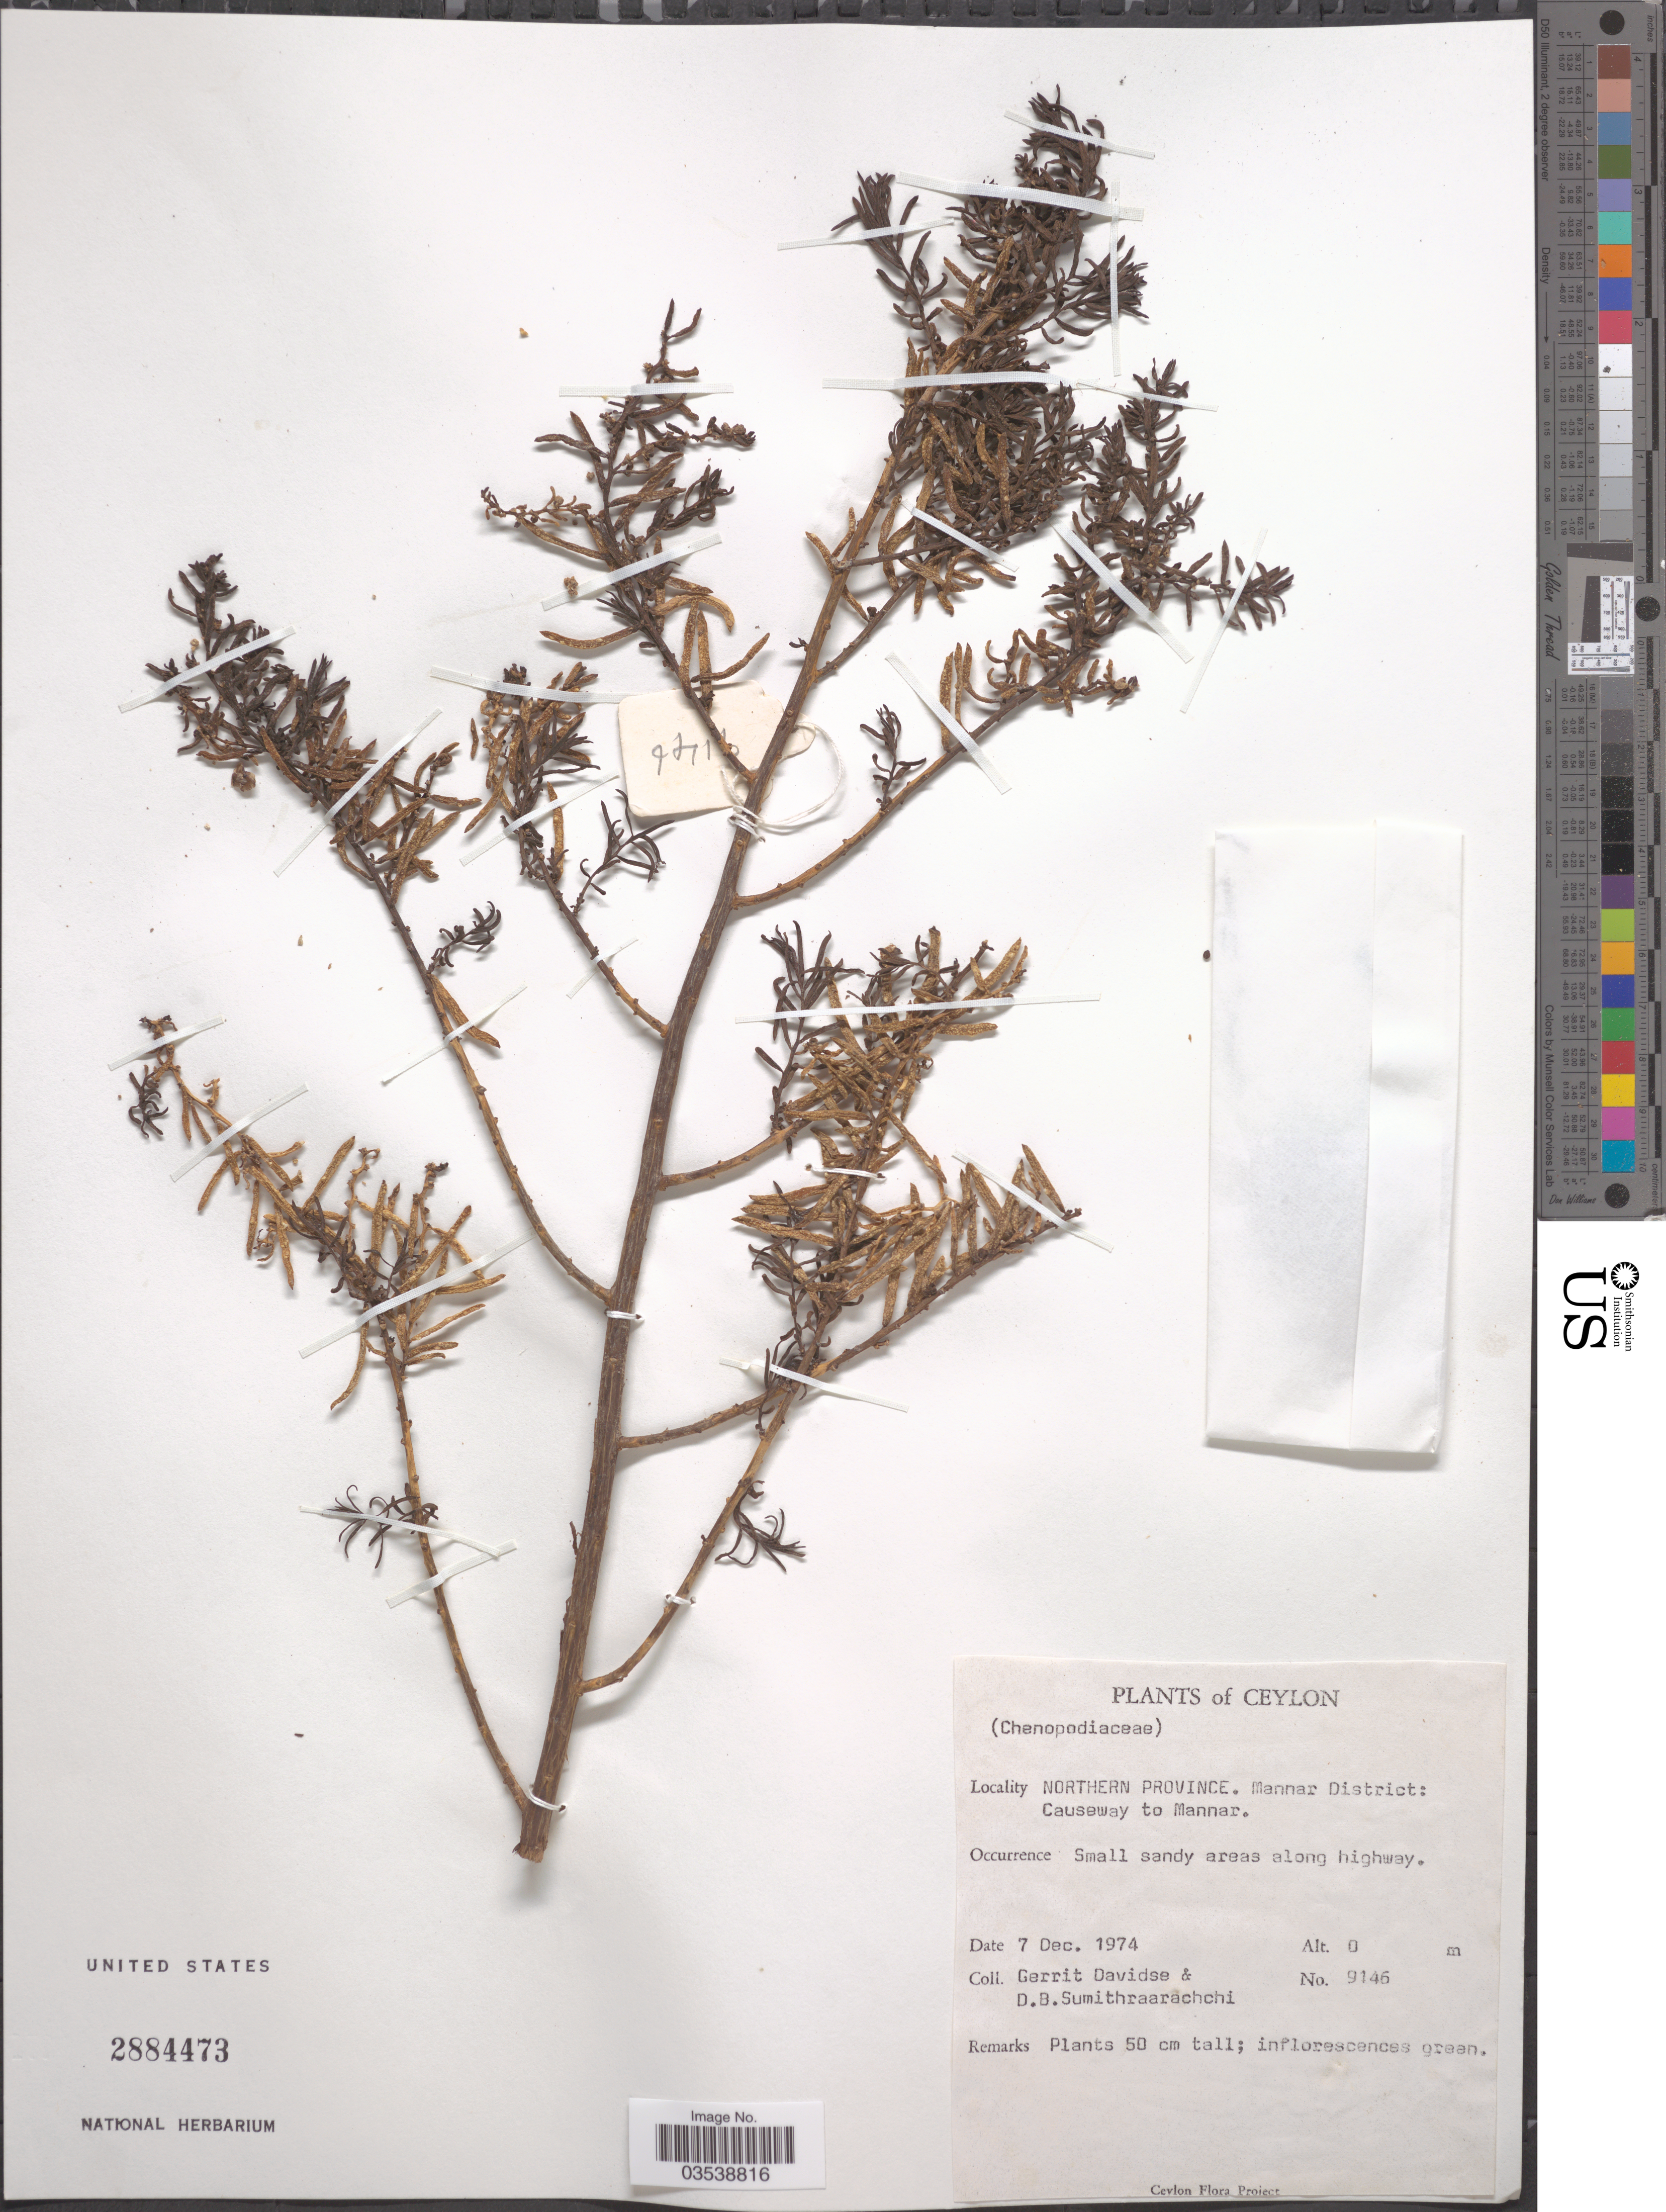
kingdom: Plantae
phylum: Tracheophyta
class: Magnoliopsida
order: Caryophyllales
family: Amaranthaceae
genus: Suaeda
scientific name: Suaeda monoica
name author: Forssk. ex J.F. Gmel.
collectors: G. Davidse & D. B. Sumithraarachchi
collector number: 9146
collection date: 1974-12-07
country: Sri Lanka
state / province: Northern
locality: Ceylon. Mannar District: Causeway to Mannar. Along highway.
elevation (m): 0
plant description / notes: cited by L. Boulos in Flora of Ceylon, vol. 9: 24. 1995.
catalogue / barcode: US 2884473